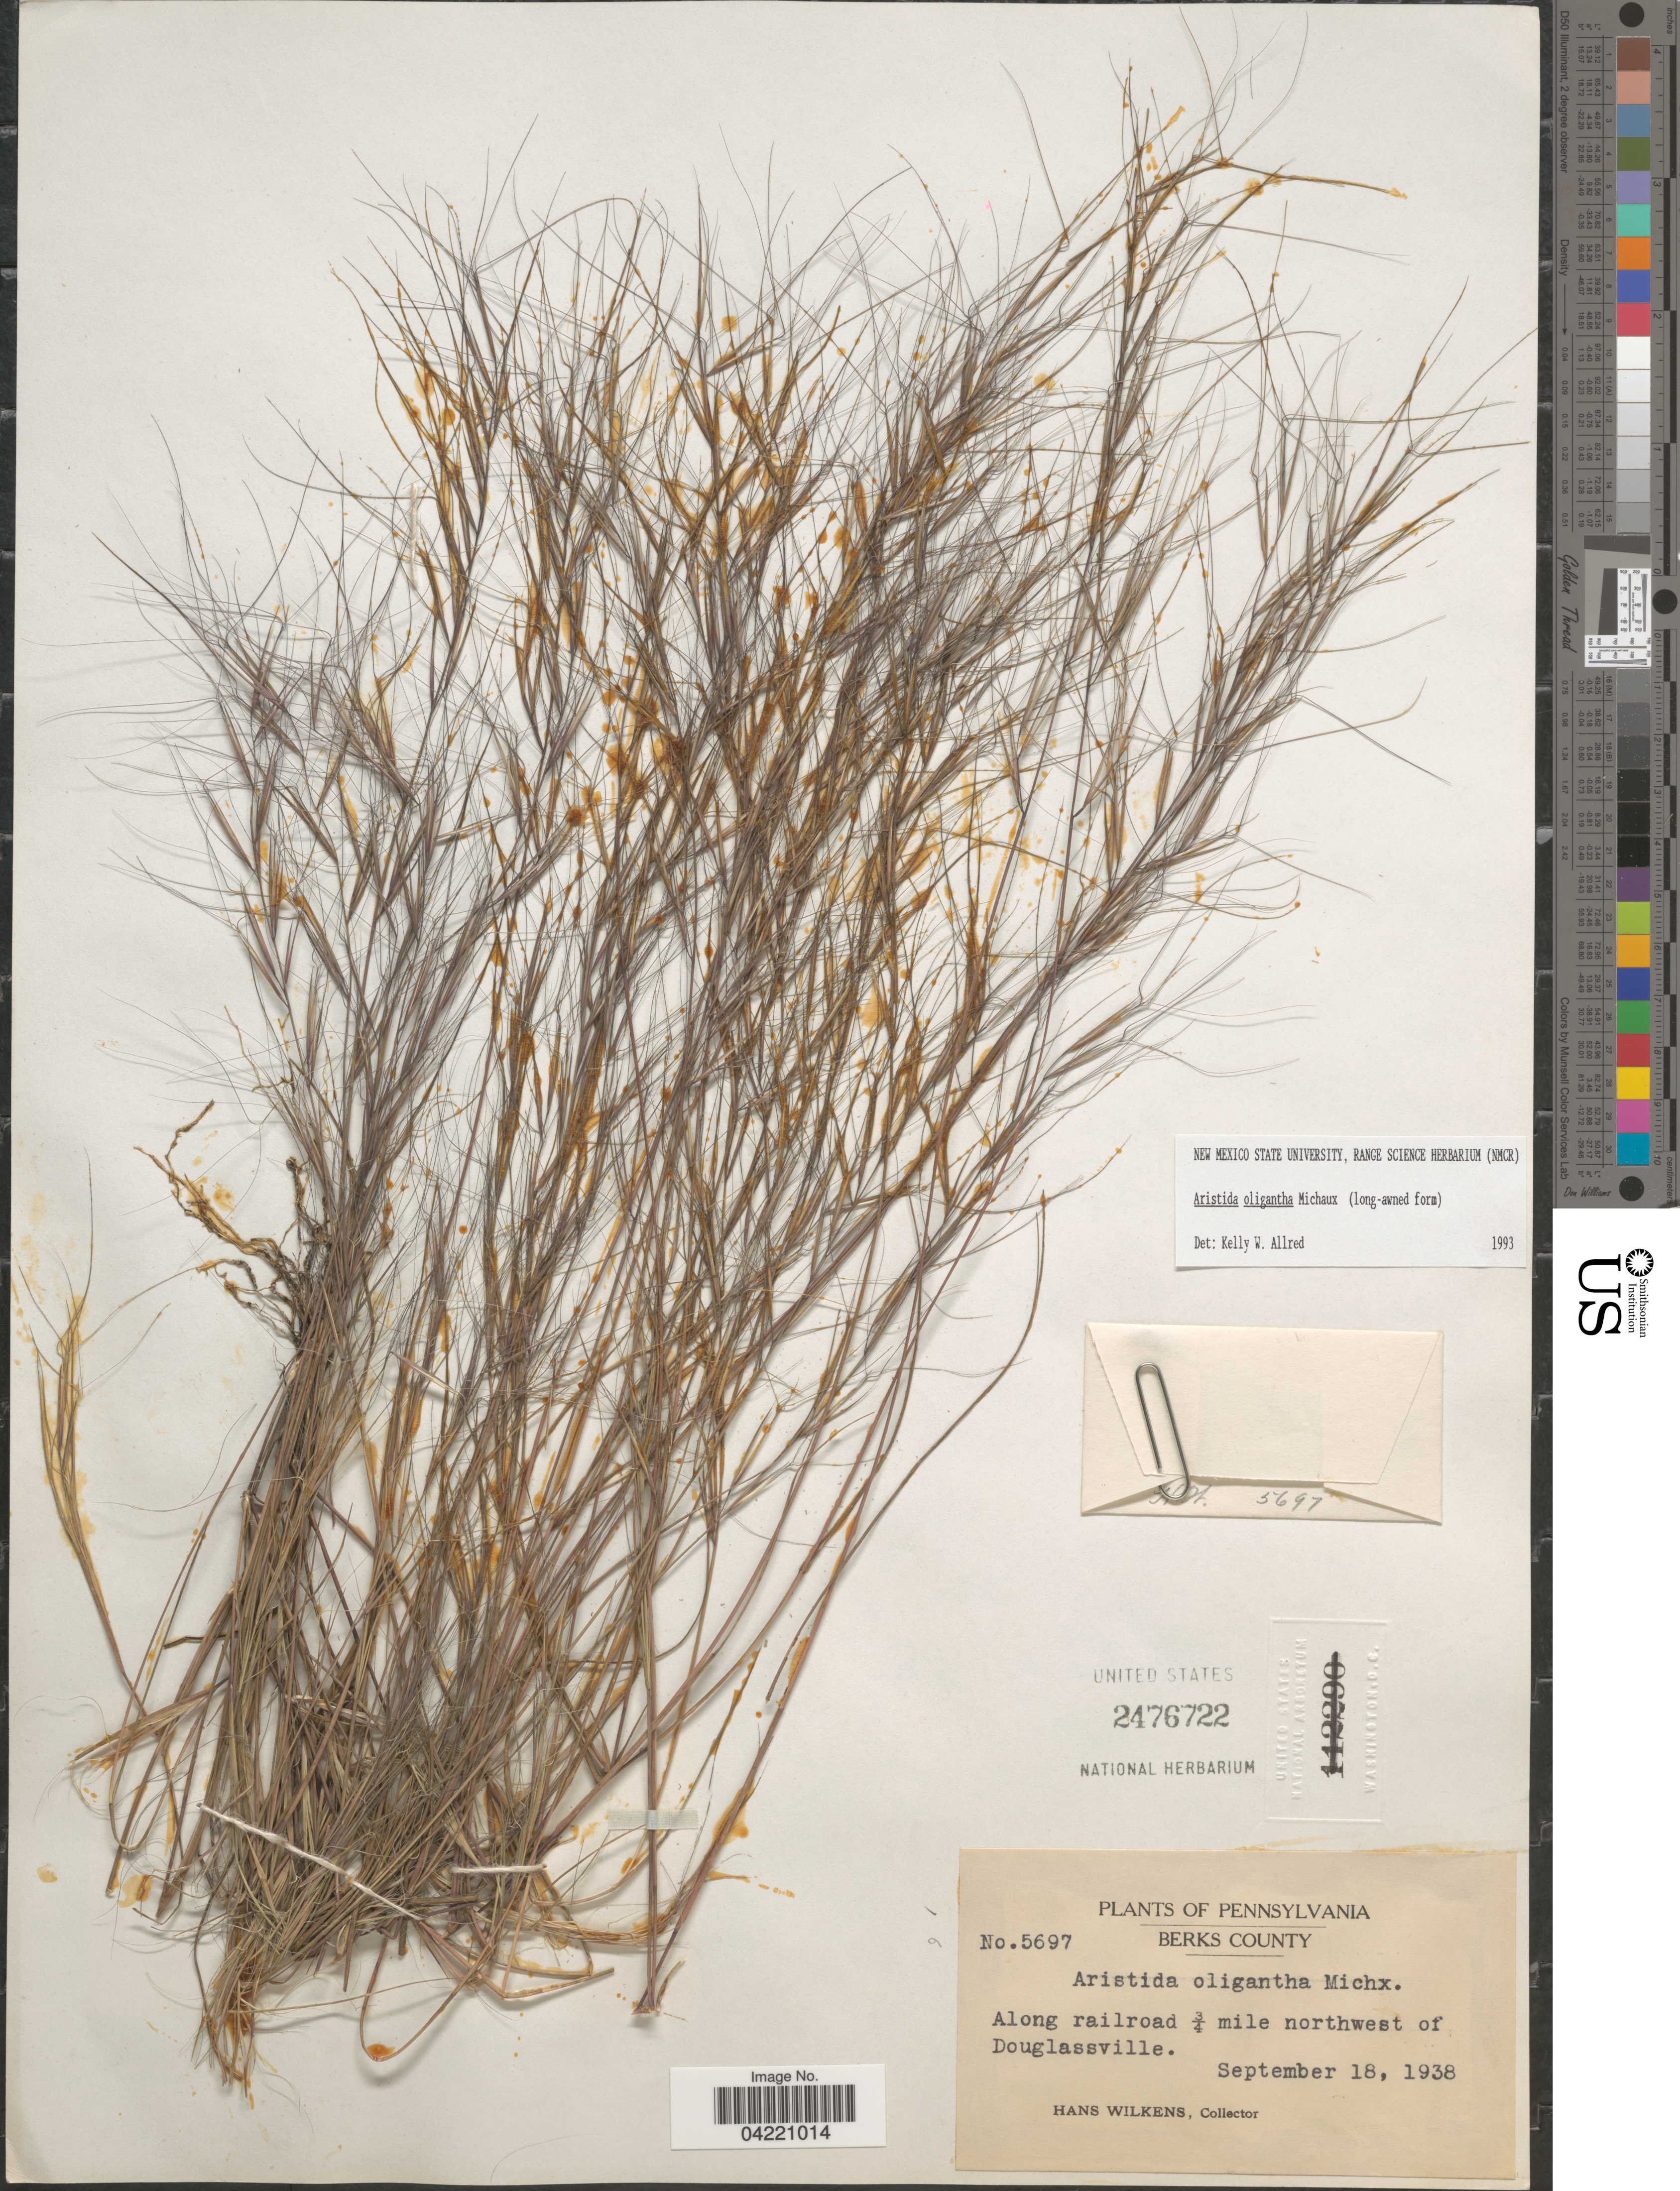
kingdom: Plantae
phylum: Tracheophyta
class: Liliopsida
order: Poales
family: Poaceae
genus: Aristida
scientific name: Aristida oligantha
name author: Michx.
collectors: H. Wilkens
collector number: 5697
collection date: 1938-09-18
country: United States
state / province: Pennsylvania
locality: Berks County. Along railroad ¾ mile northwest of Douglassville.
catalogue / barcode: US 2476722